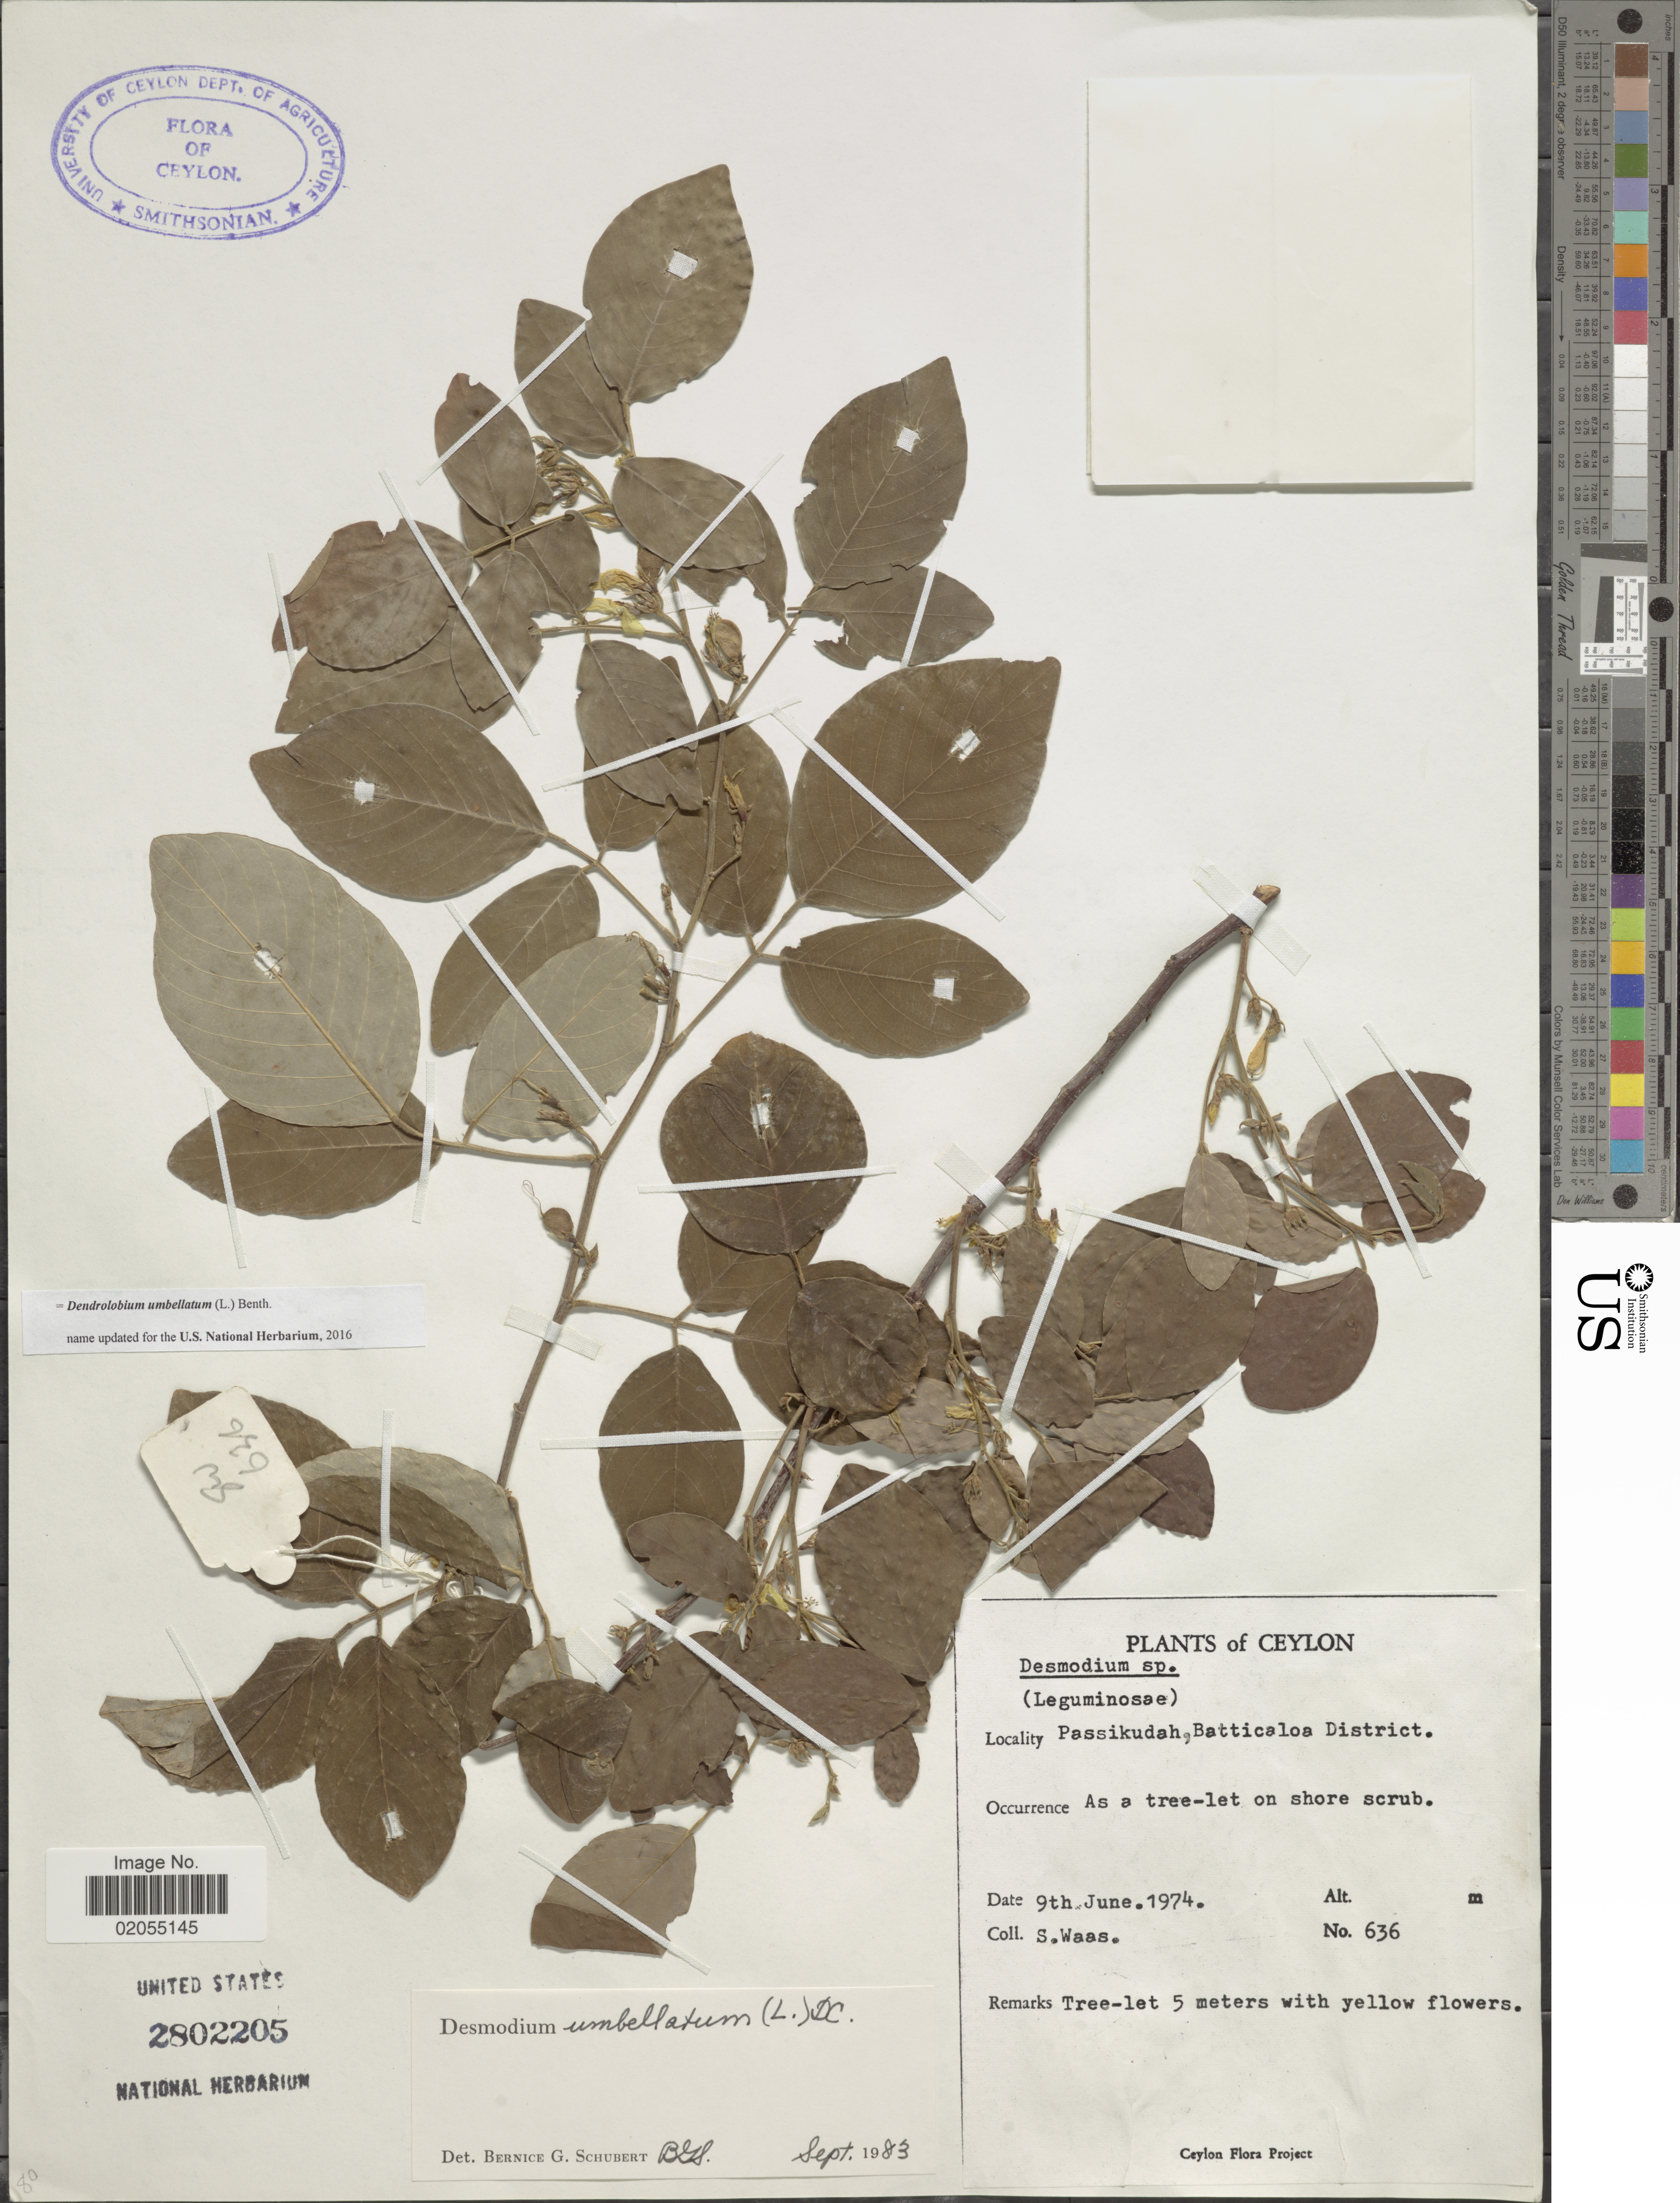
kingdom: Plantae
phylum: Tracheophyta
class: Magnoliopsida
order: Fabales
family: Fabaceae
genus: Dendrolobium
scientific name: Dendrolobium umbellatum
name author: (L.) Benth.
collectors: S. Waas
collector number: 636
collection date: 1974-06-09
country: Sri Lanka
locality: Ceylon. Passikudah, Batticaloa District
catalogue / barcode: US 2802205